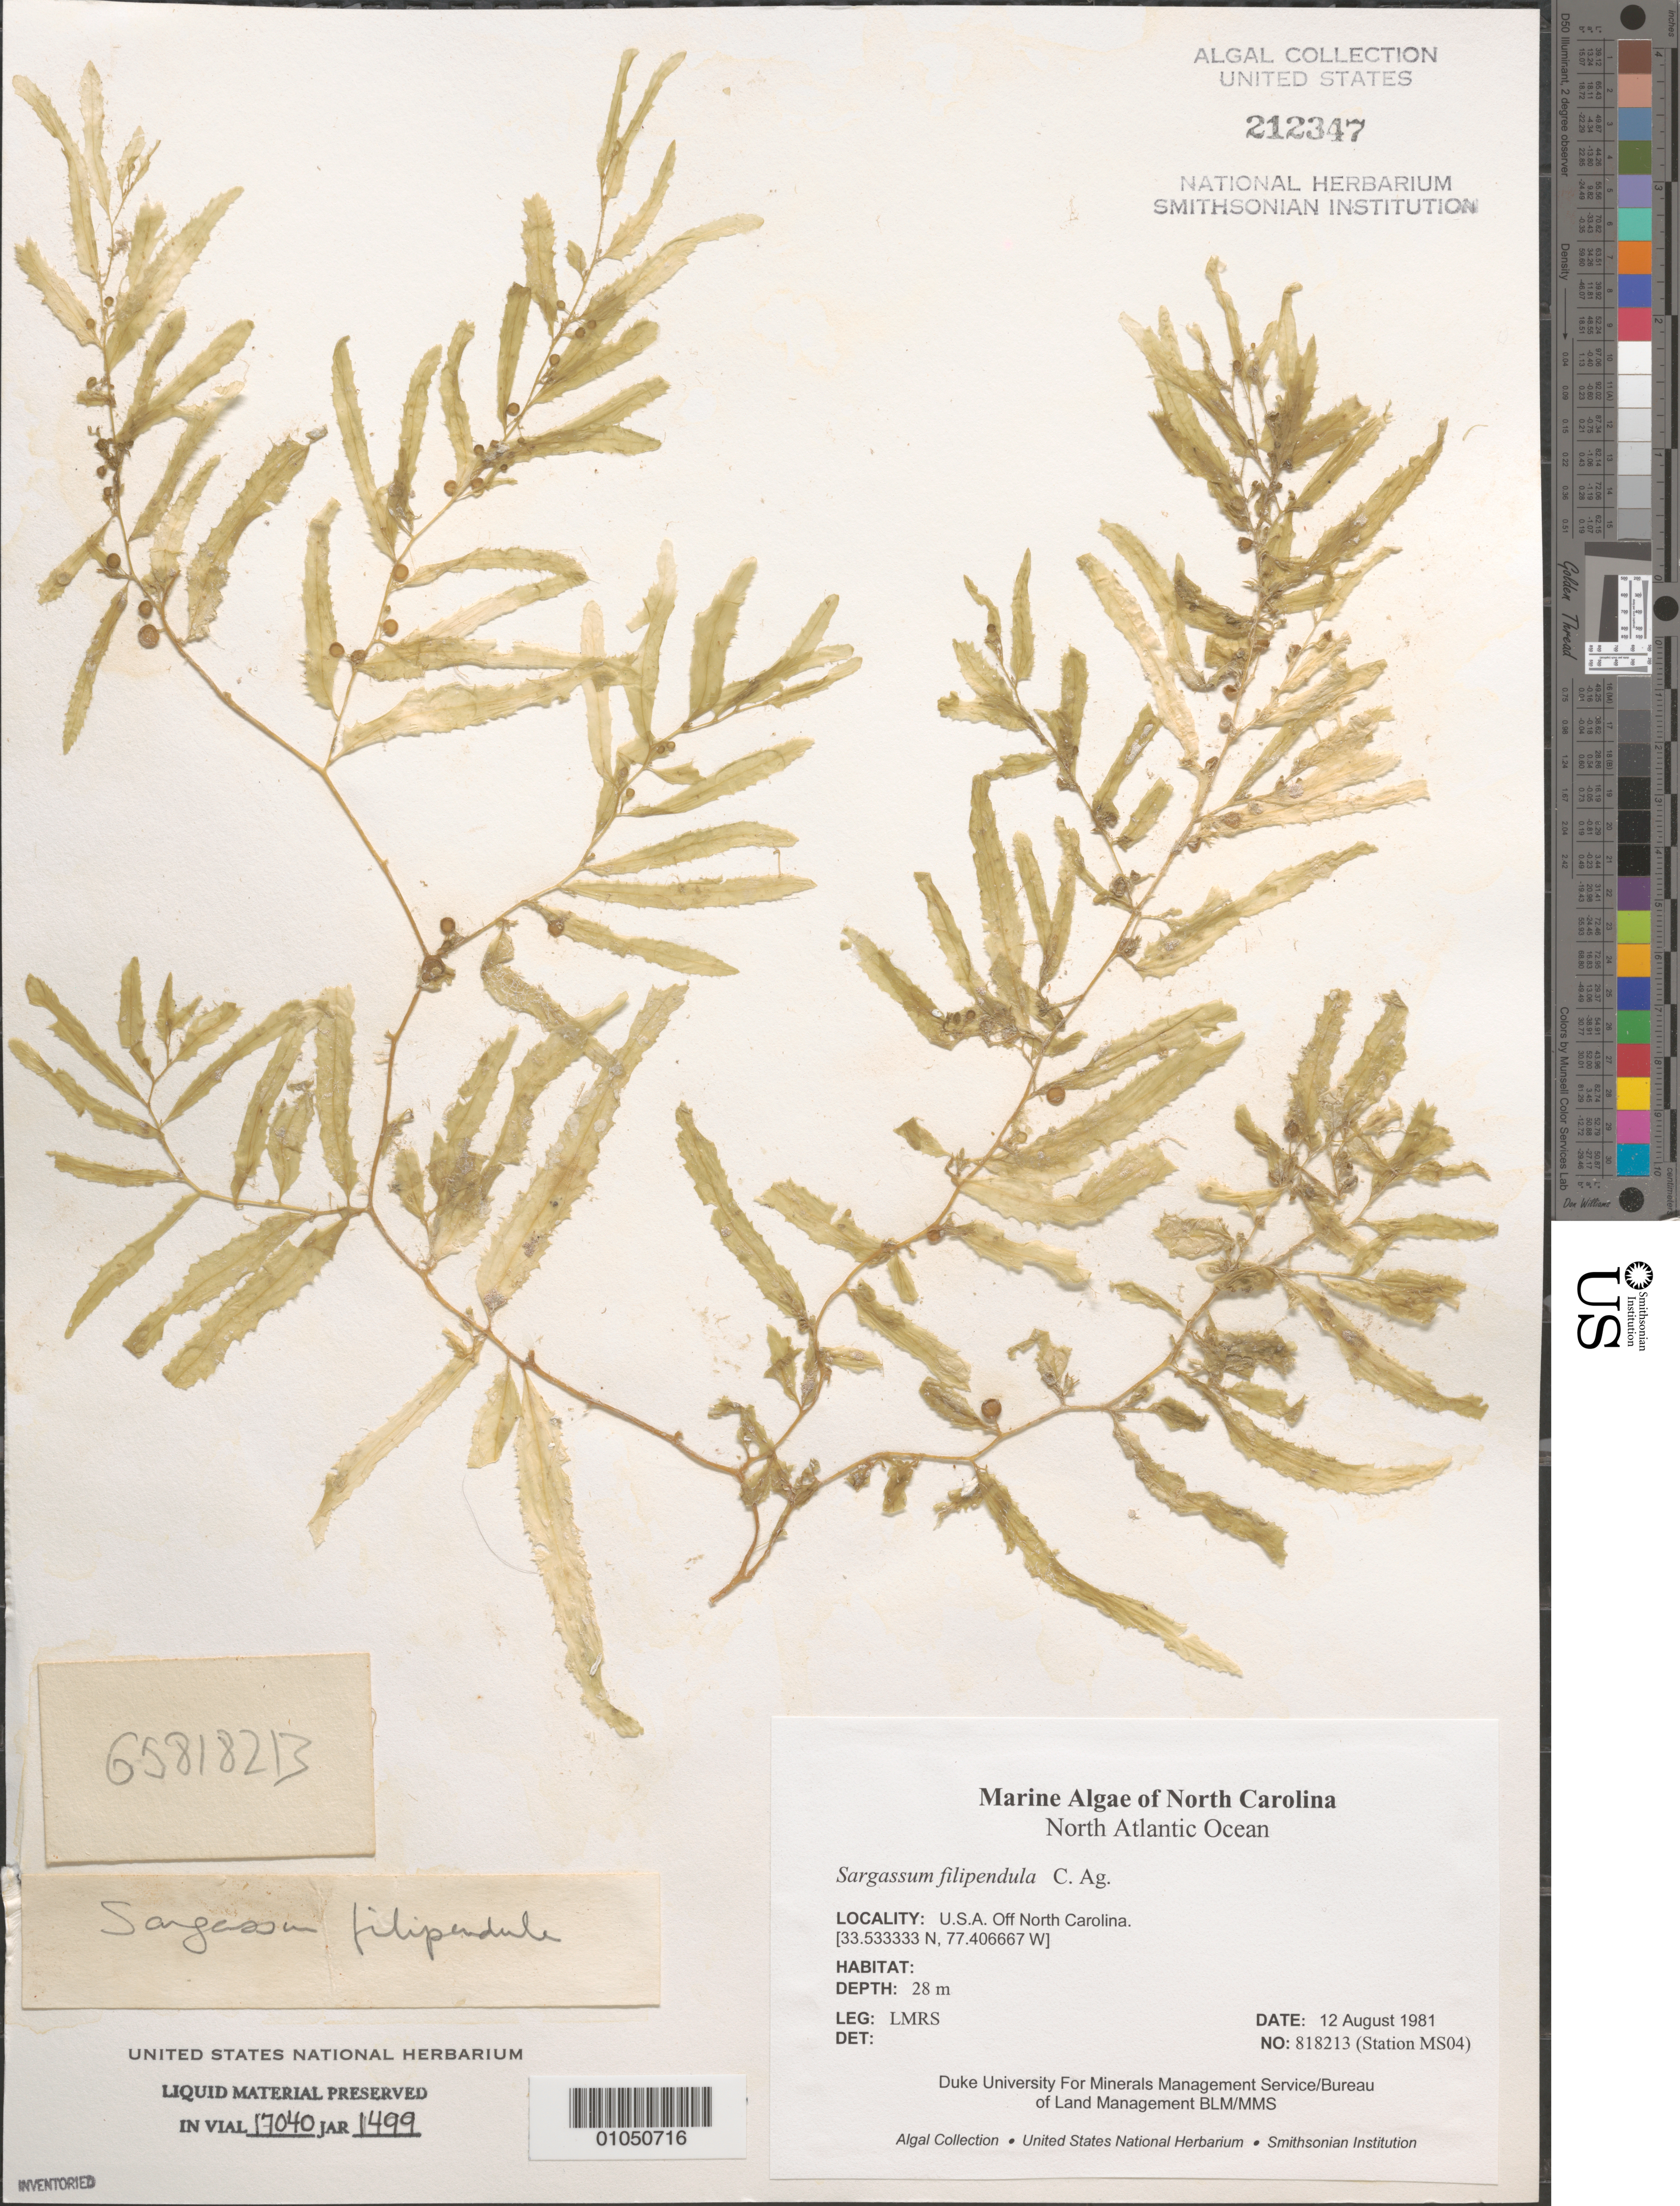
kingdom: Chromista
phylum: Ochrophyta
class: Phaeophyceae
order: Fucales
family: Sargassaceae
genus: Sargassum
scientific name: Sargassum filipendula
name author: C. Agardh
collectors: LMRS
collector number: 818213 Station MS04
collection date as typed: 12 Aug 1981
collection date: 1981-08-12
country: United States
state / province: North Carolina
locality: North Atlantic Ocean off North Carolina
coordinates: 33.533333 N, 77.406667 W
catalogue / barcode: US 212347